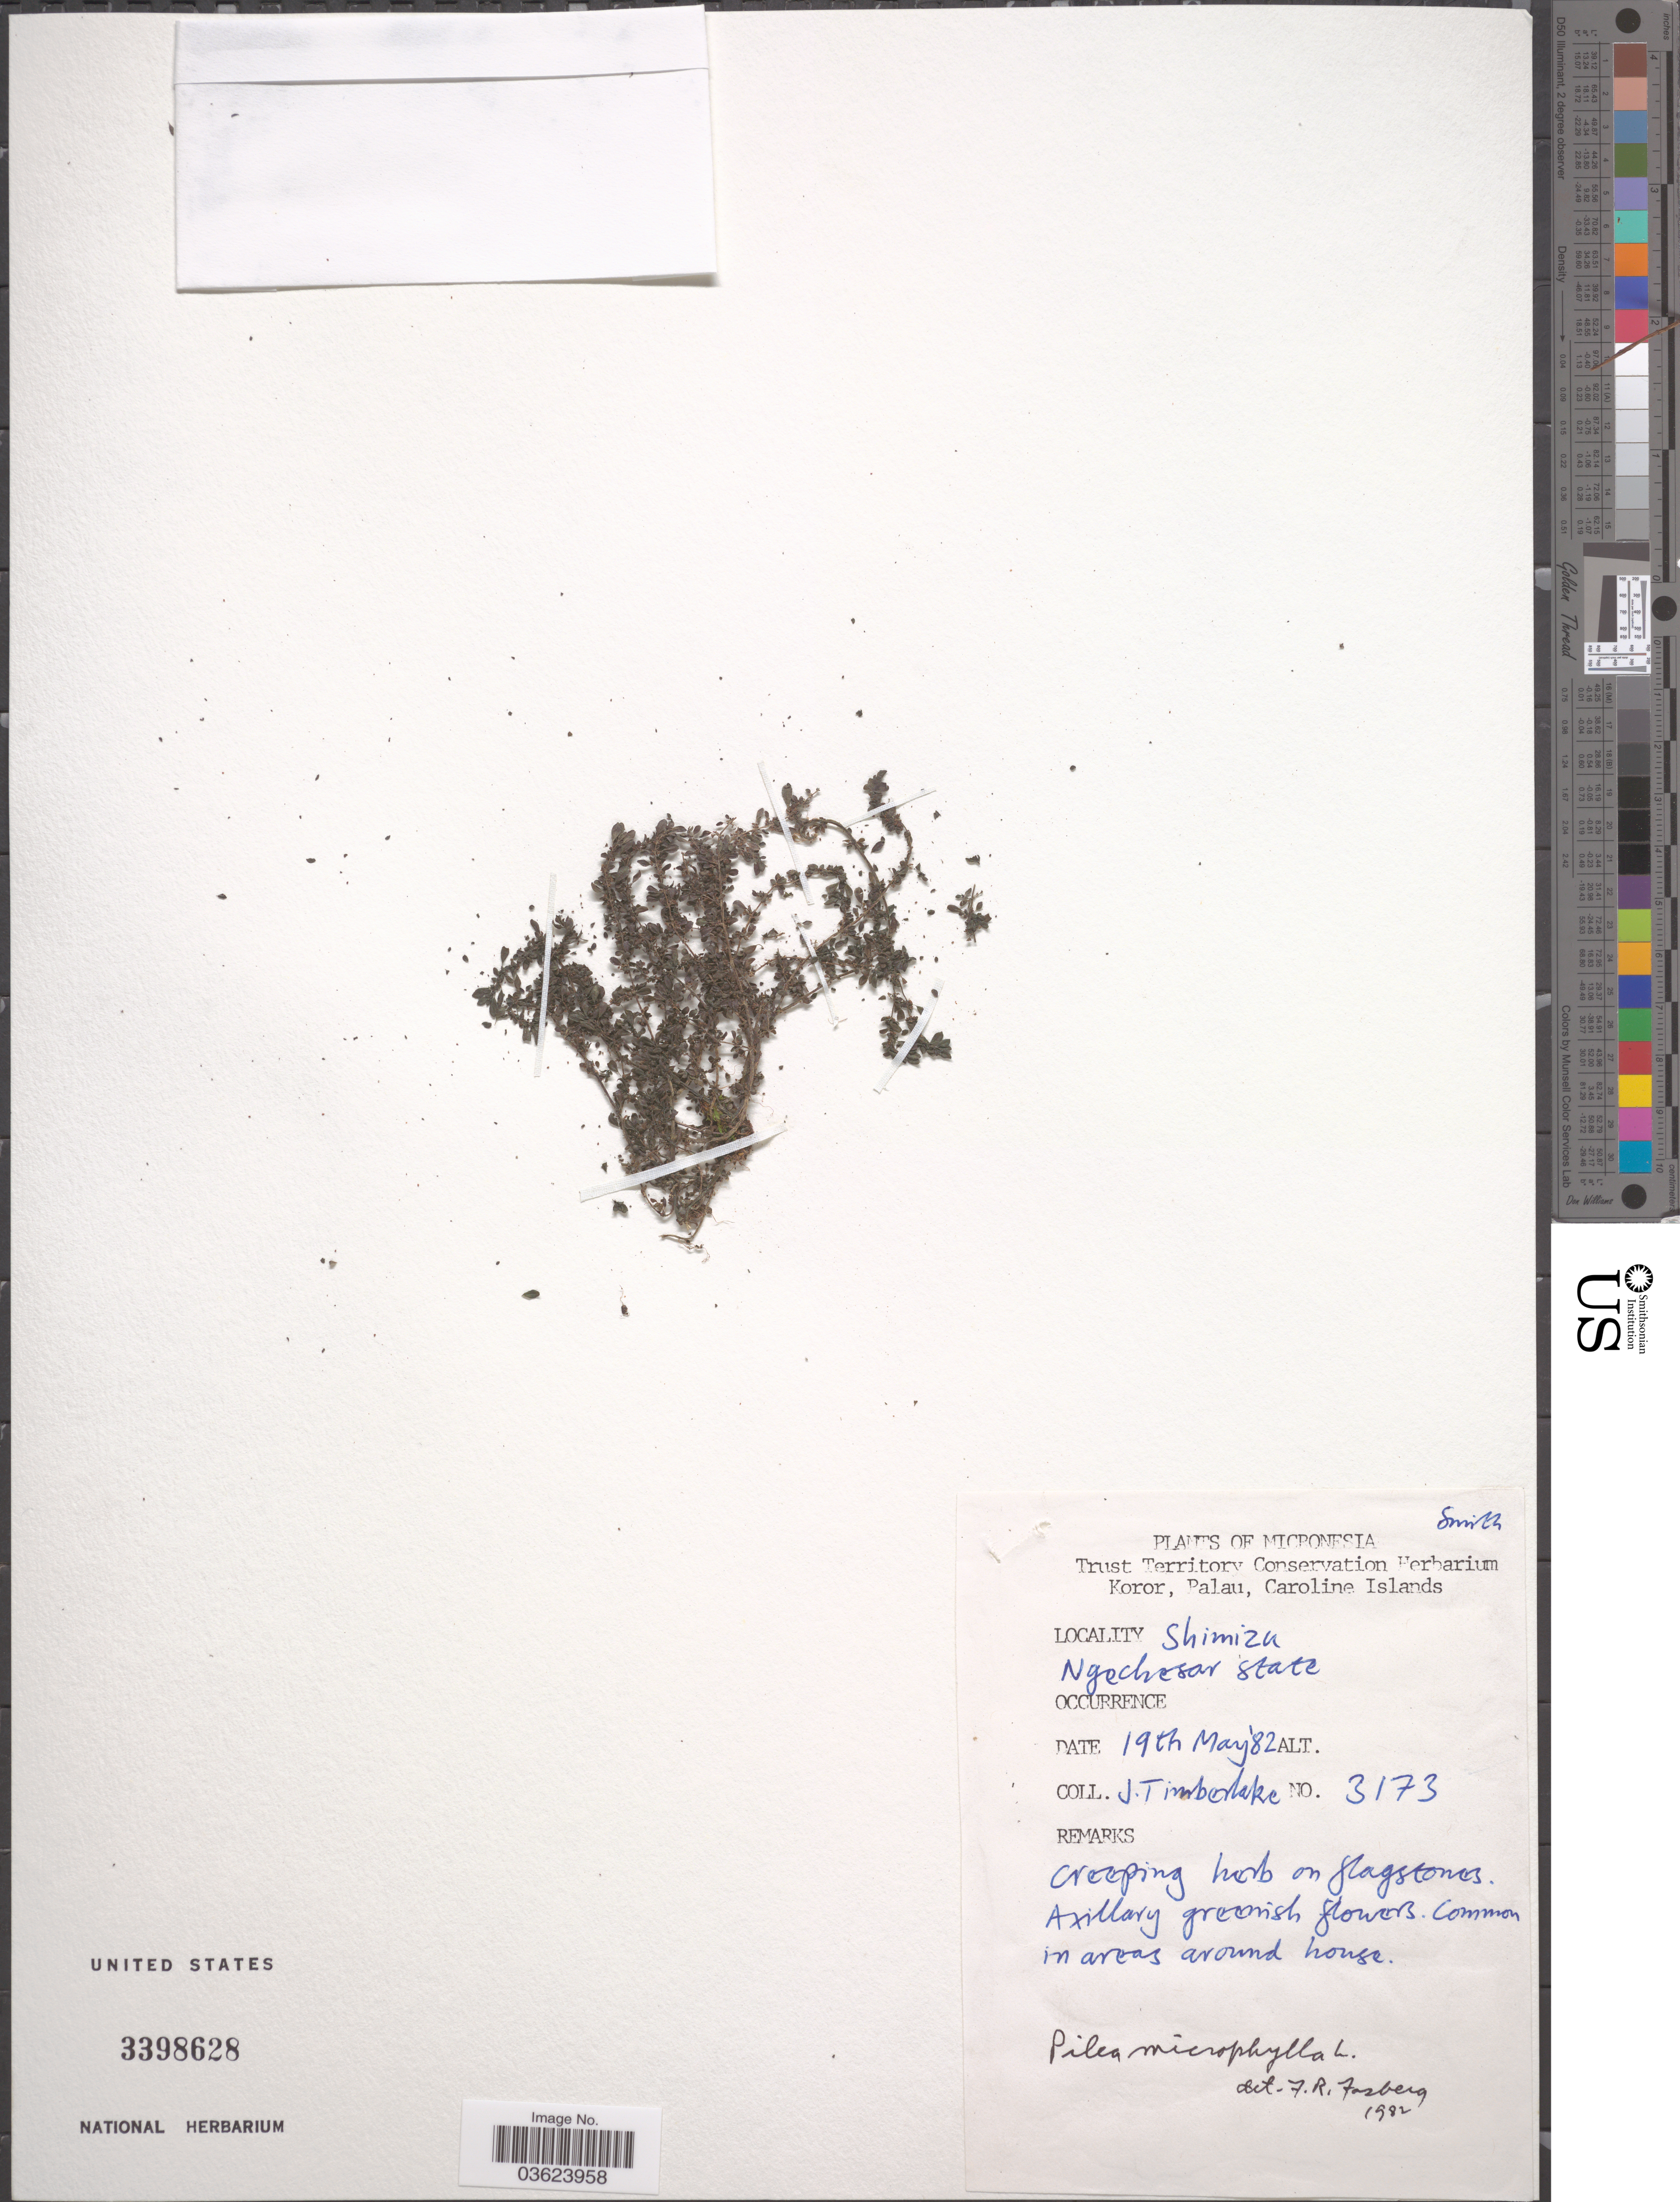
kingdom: Plantae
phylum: Tracheophyta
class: Magnoliopsida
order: Rosales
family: Urticaceae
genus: Pilea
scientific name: Pilea microphylla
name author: (L.) Liebm.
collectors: J. Timberlake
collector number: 3173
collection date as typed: Transcribed d/m/y: 19/5/82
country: Palau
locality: Koror, Palau, Caroline Islands. Shimizu Ngechesar state.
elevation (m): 3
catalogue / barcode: US 3398628